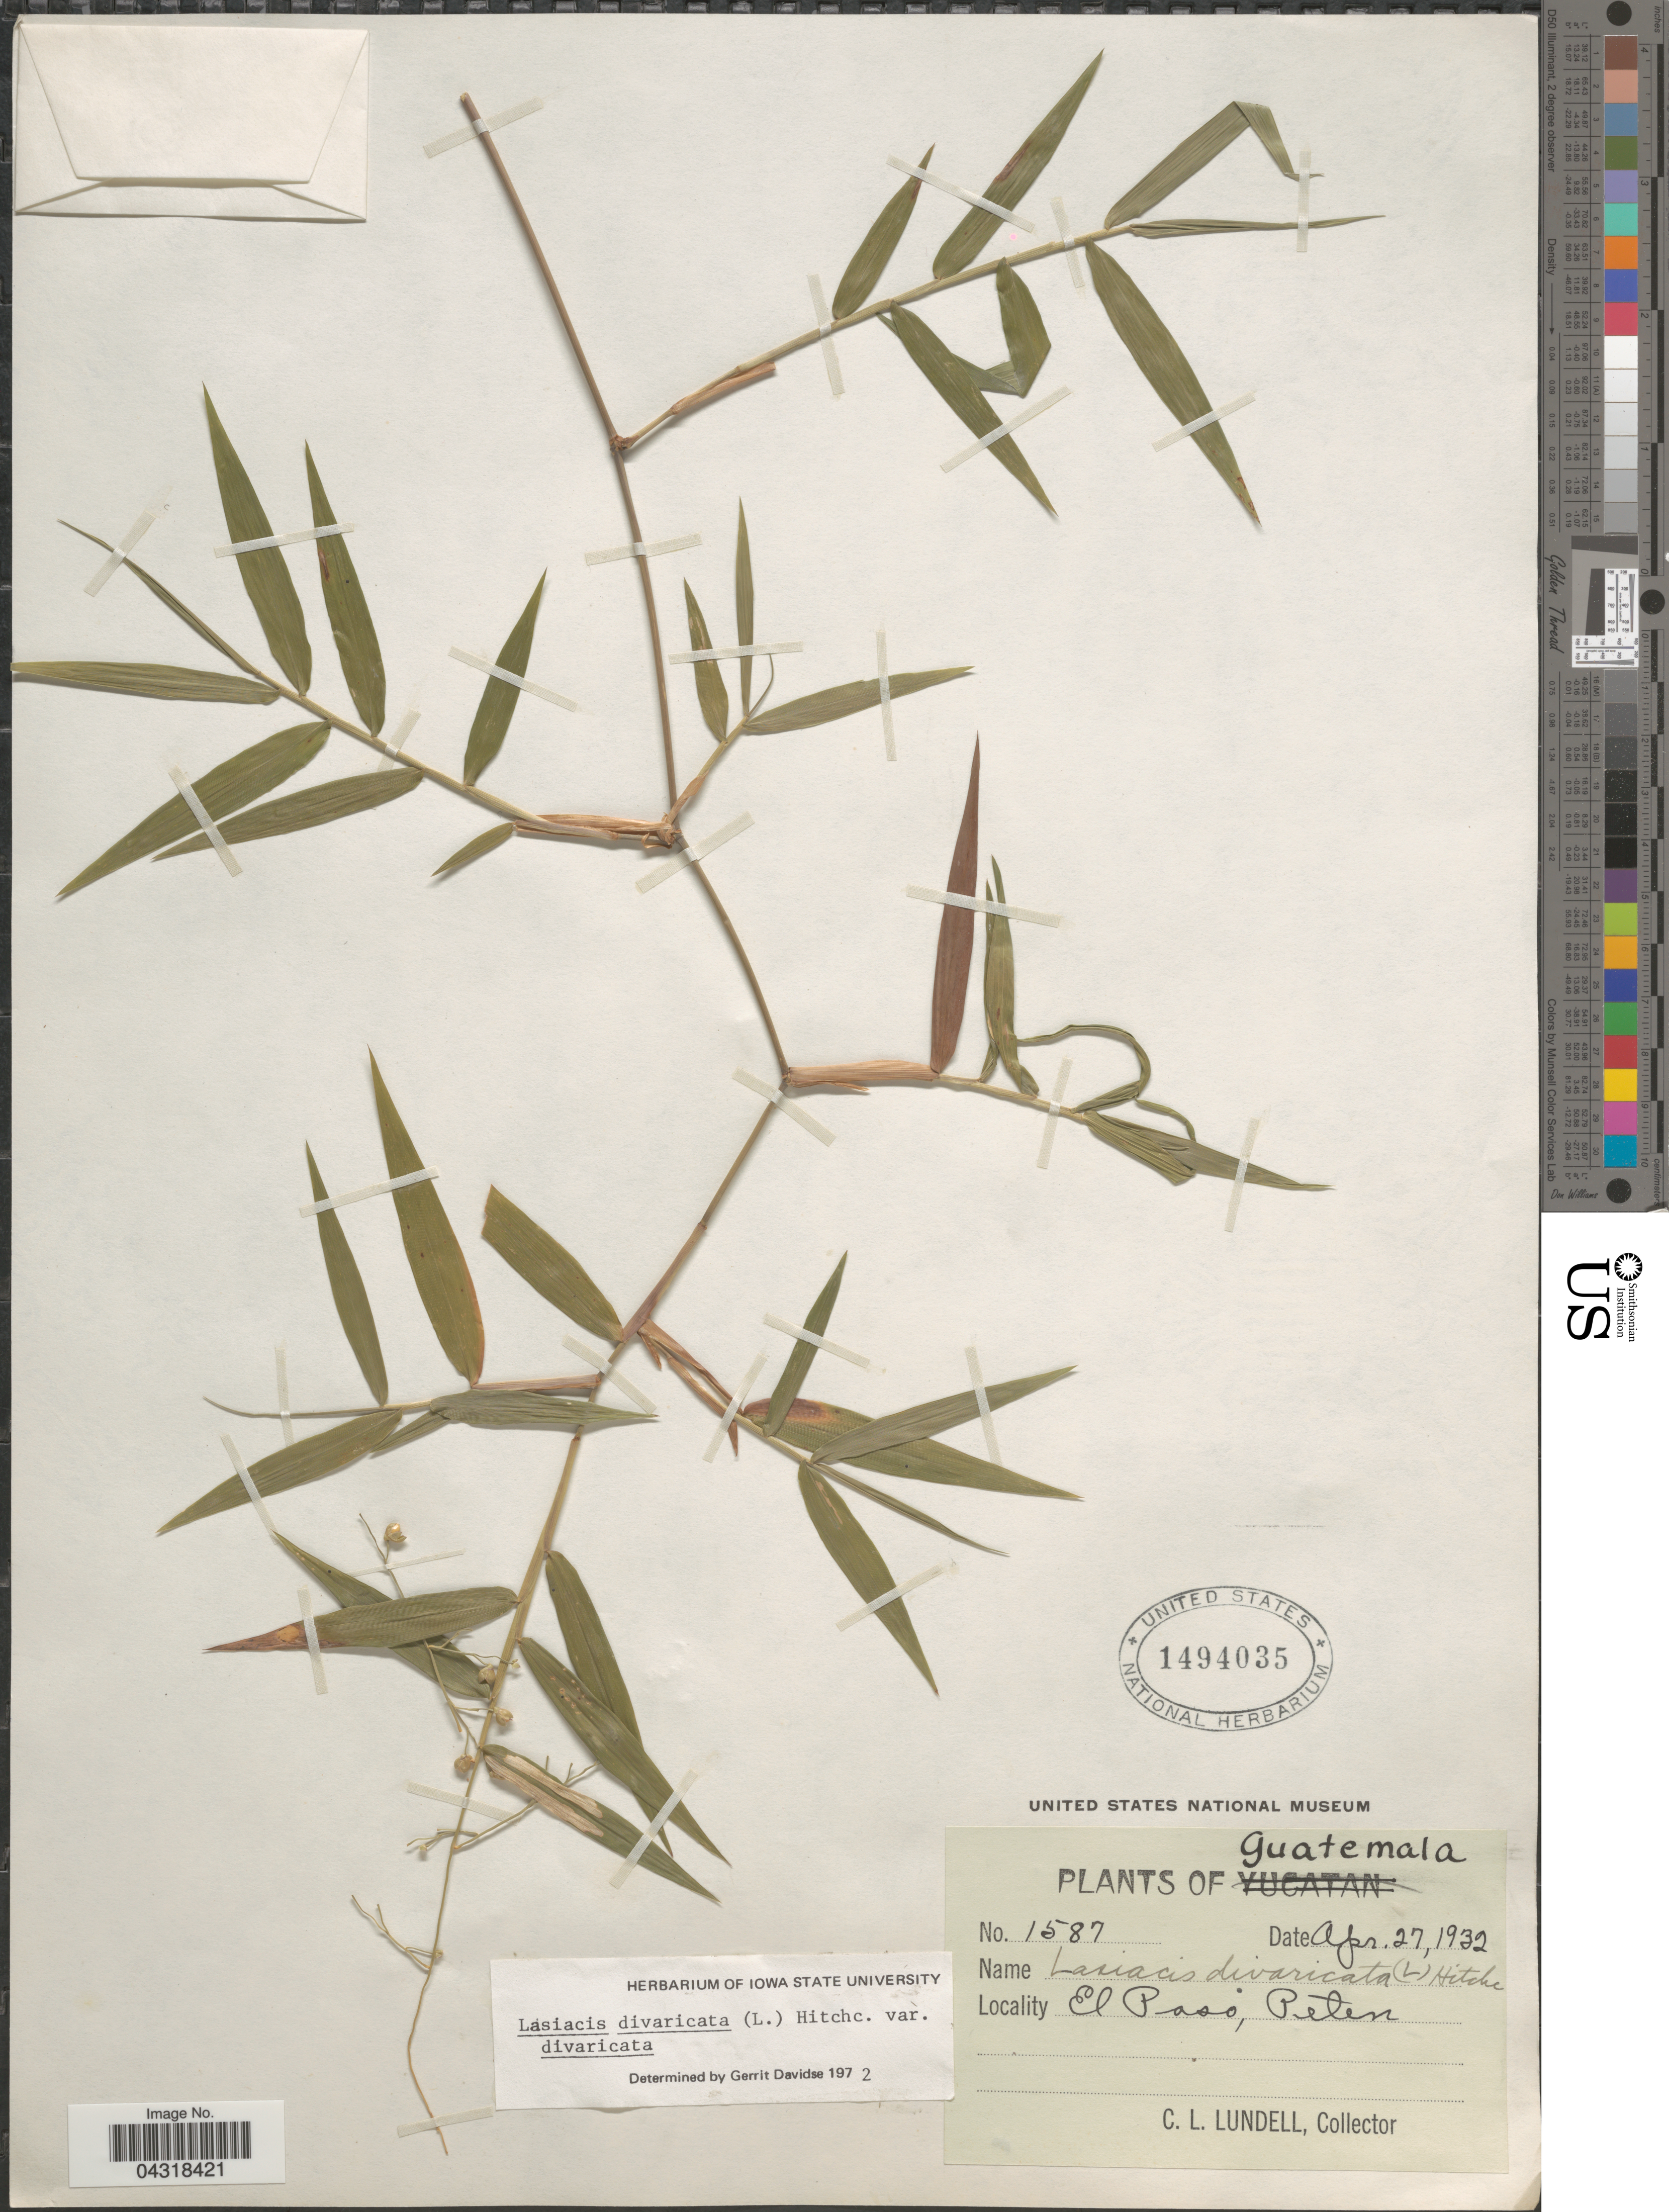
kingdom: Plantae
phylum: Tracheophyta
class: Liliopsida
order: Poales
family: Poaceae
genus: Lasiacis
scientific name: Lasiacis divaricata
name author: (L.) Hitchc.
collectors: C. L. Lundell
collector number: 1587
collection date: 1932-04-27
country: Guatemala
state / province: El Peten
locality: El Paso.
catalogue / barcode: US 1494035